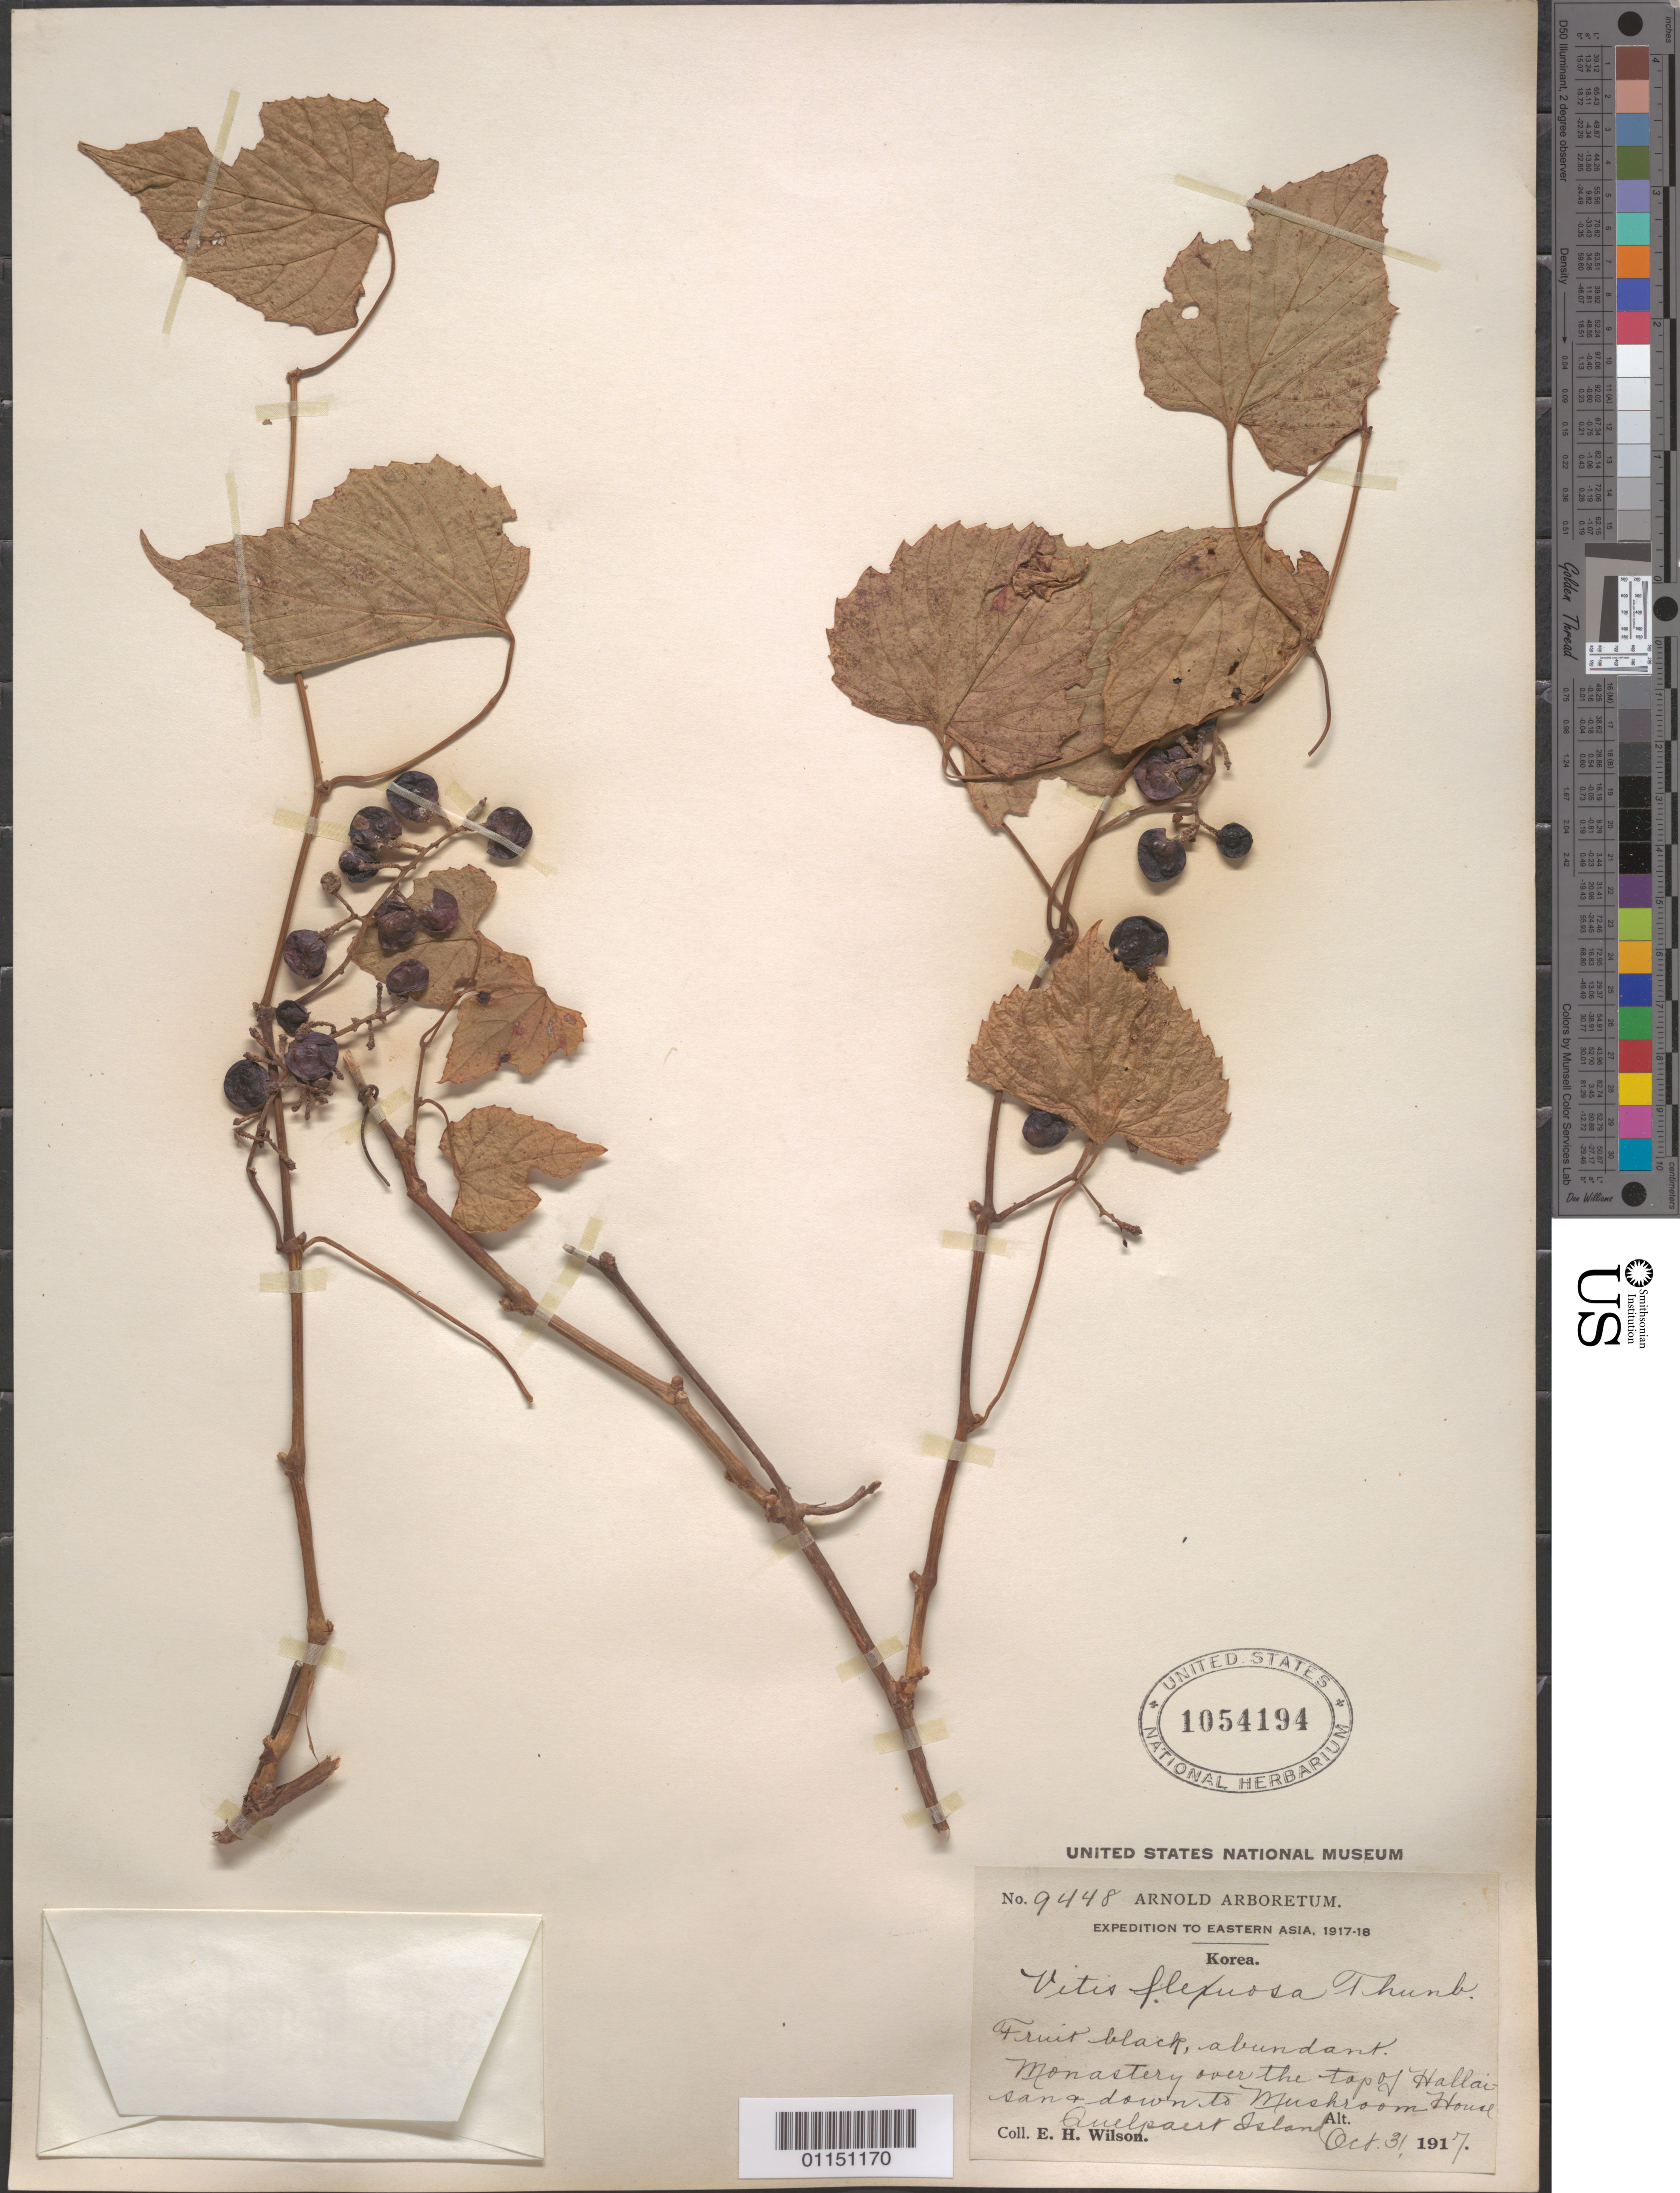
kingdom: Plantae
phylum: Tracheophyta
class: Magnoliopsida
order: Vitales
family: Vitaceae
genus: Vitis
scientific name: Vitis flexuosa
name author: Thunb.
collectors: E. H. Wilson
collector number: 9448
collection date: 1917-10-31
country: North Korea / South Korea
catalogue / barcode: US 1054194